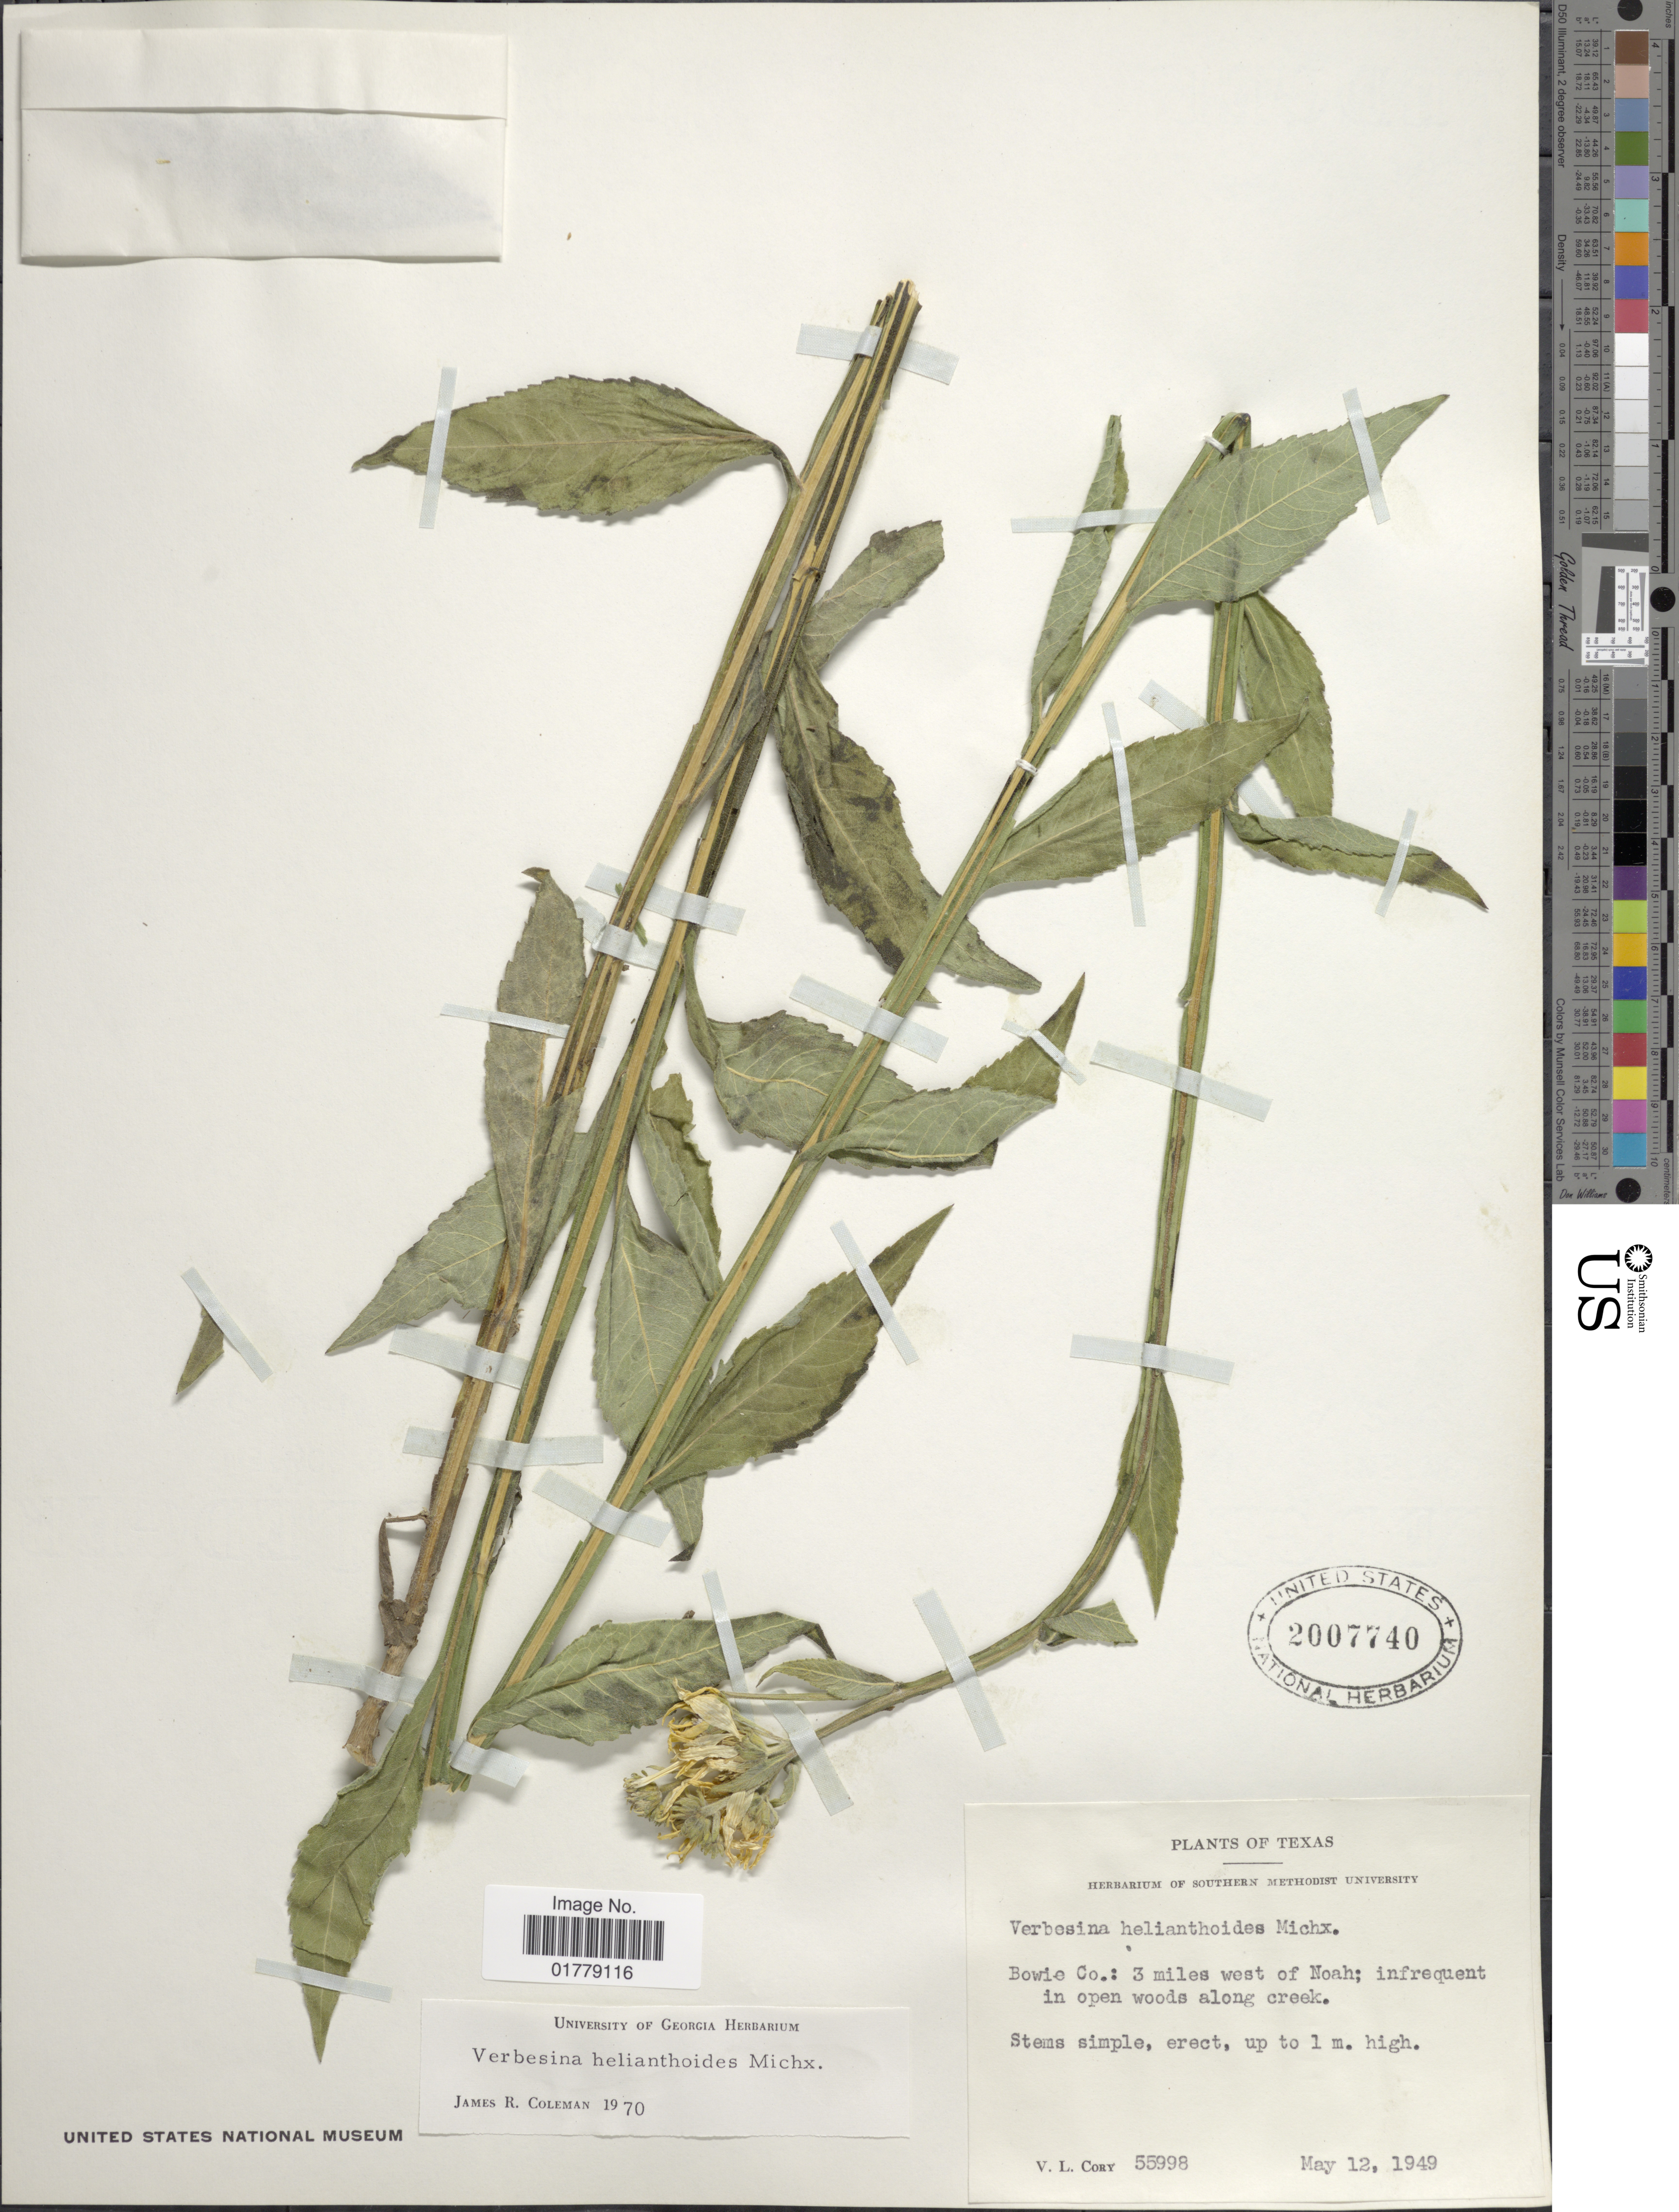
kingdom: Plantae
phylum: Tracheophyta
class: Magnoliopsida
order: Asterales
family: Asteraceae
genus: Verbesina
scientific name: Verbesina helianthoides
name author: Hook. & Arn. in Hook.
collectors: V. Cory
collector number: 55998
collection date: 1949-05-12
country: United States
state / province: Texas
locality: Bowie Co.: 3 miles west of Noah; infrequent in open woods along creek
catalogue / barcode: US 2007740